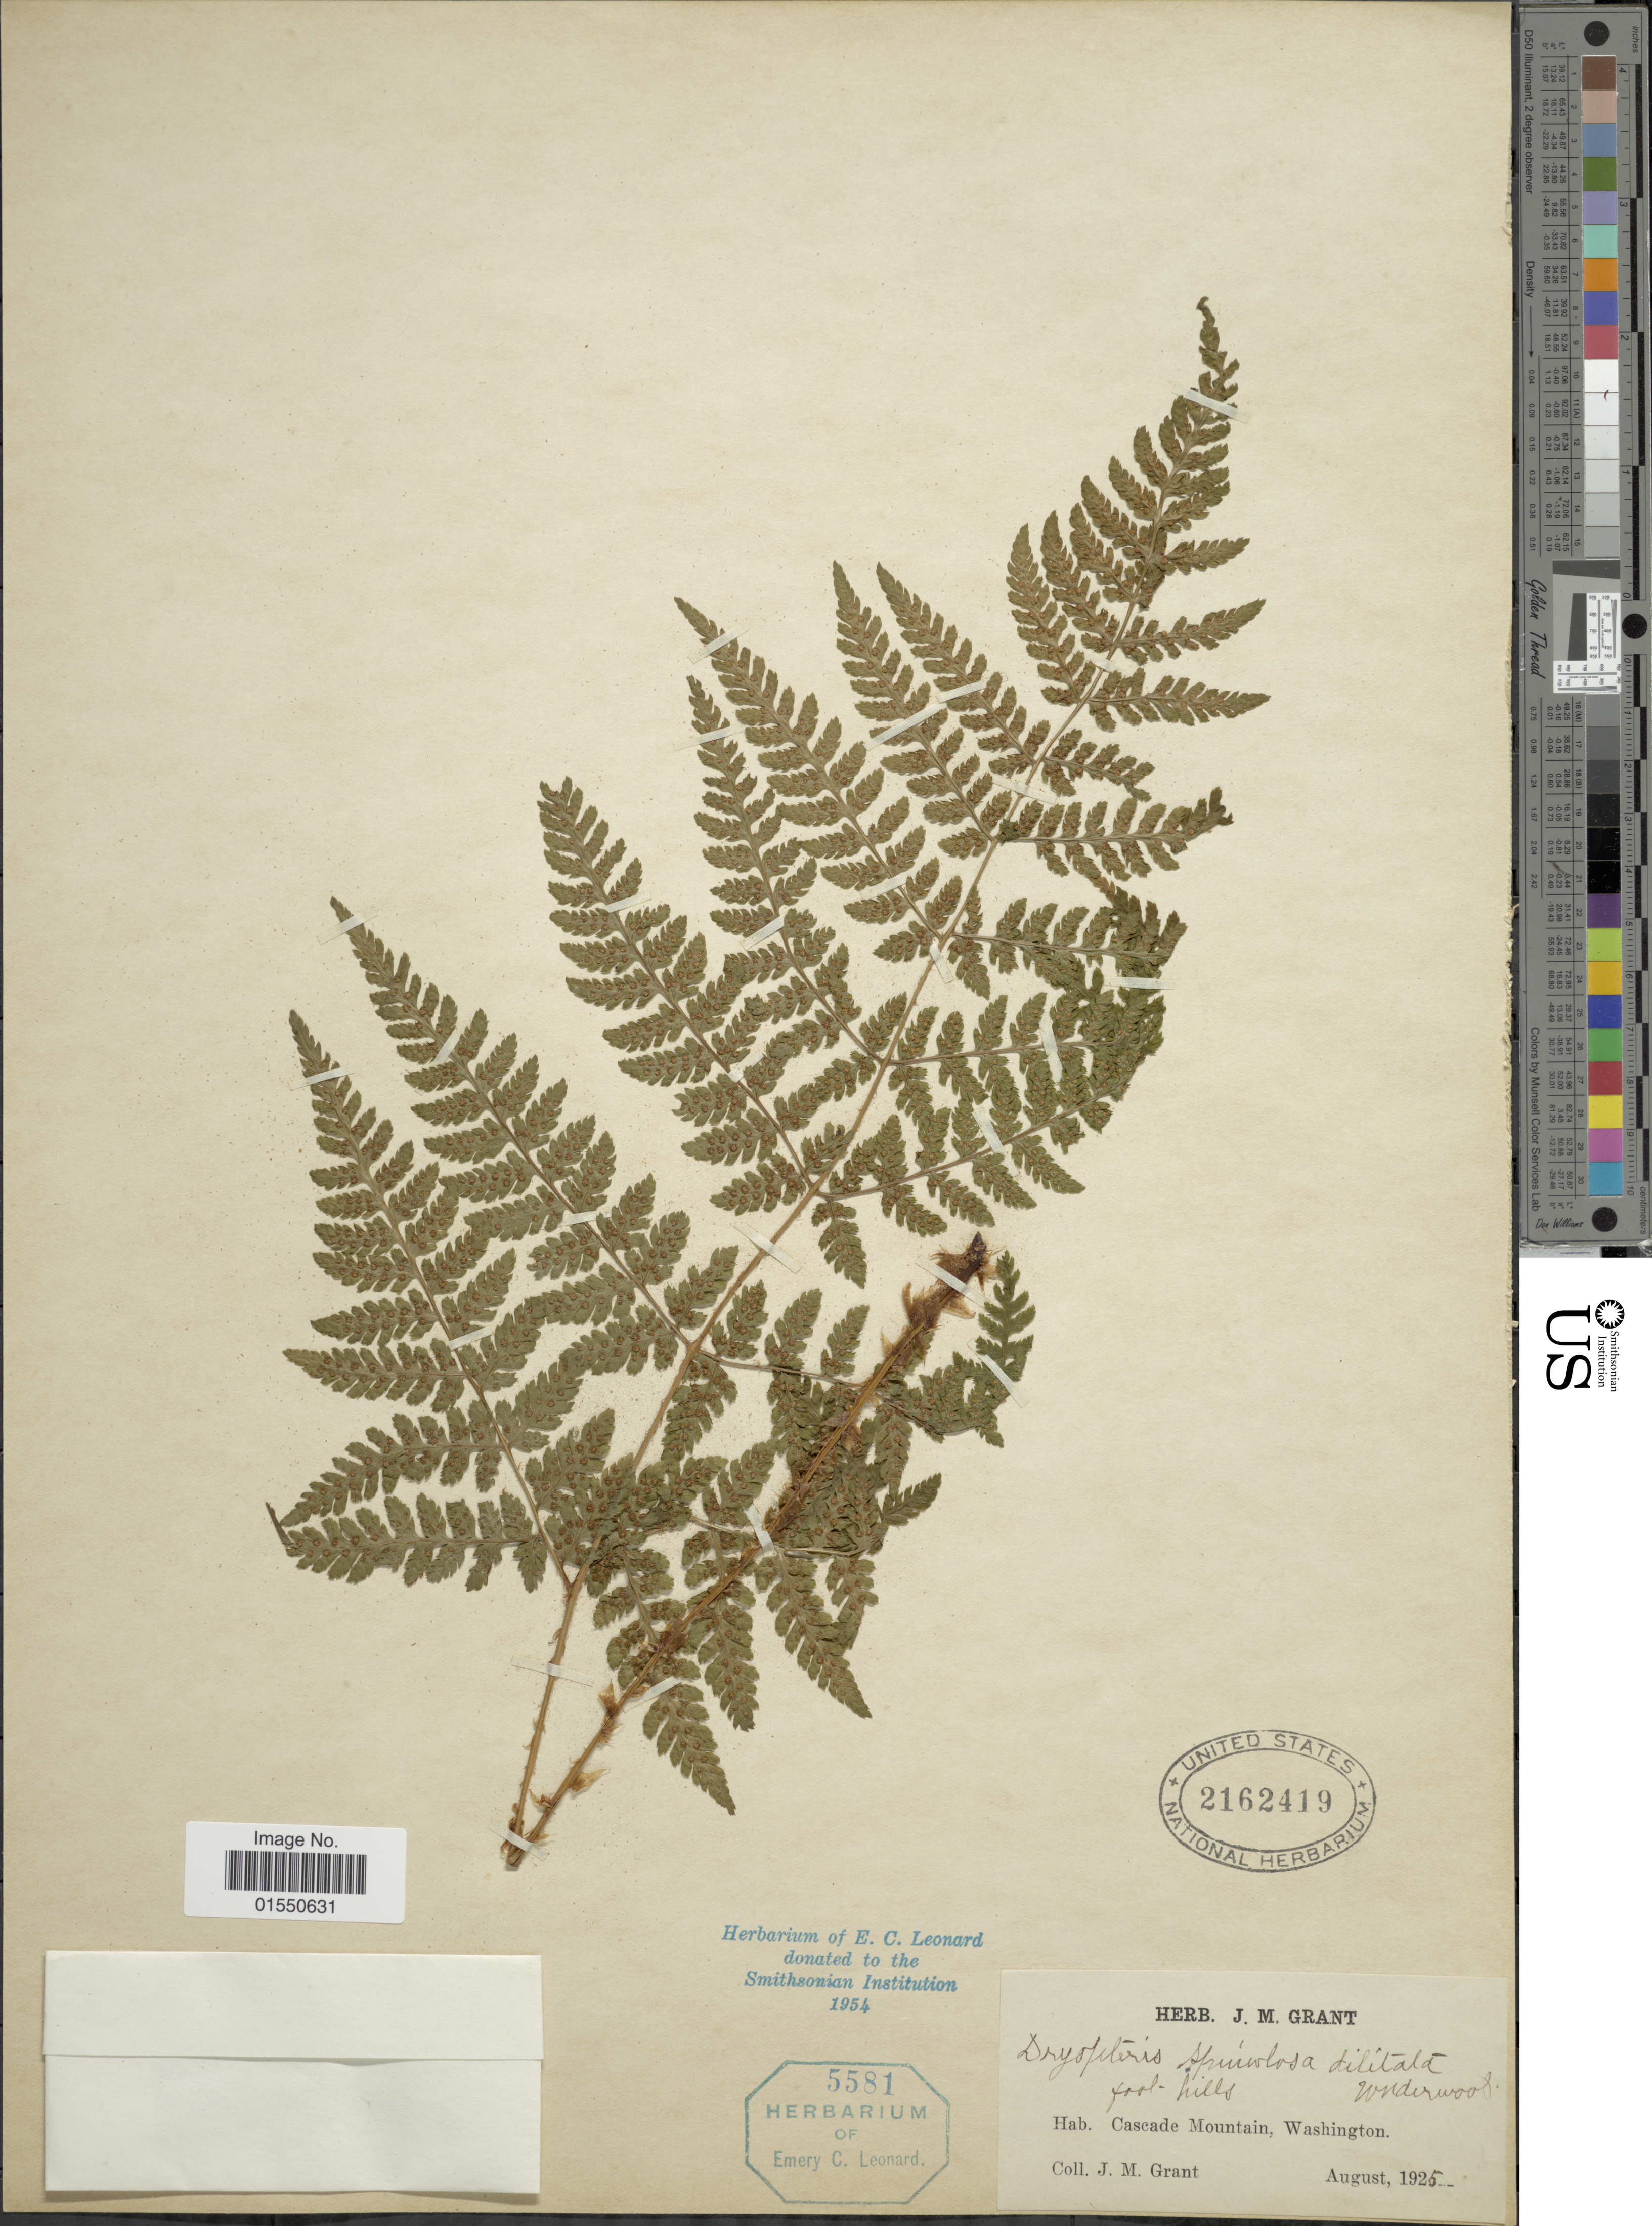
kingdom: Plantae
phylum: Tracheophyta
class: Polypodiopsida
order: Polypodiales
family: Dryopteridaceae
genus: Dryopteris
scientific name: Dryopteris expansa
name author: (C. Presl) Fraser-Jenk. & Jermy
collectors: J. M. Grant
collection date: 1925-08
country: United States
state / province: Washington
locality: Cascade Mountain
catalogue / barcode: US 2162419